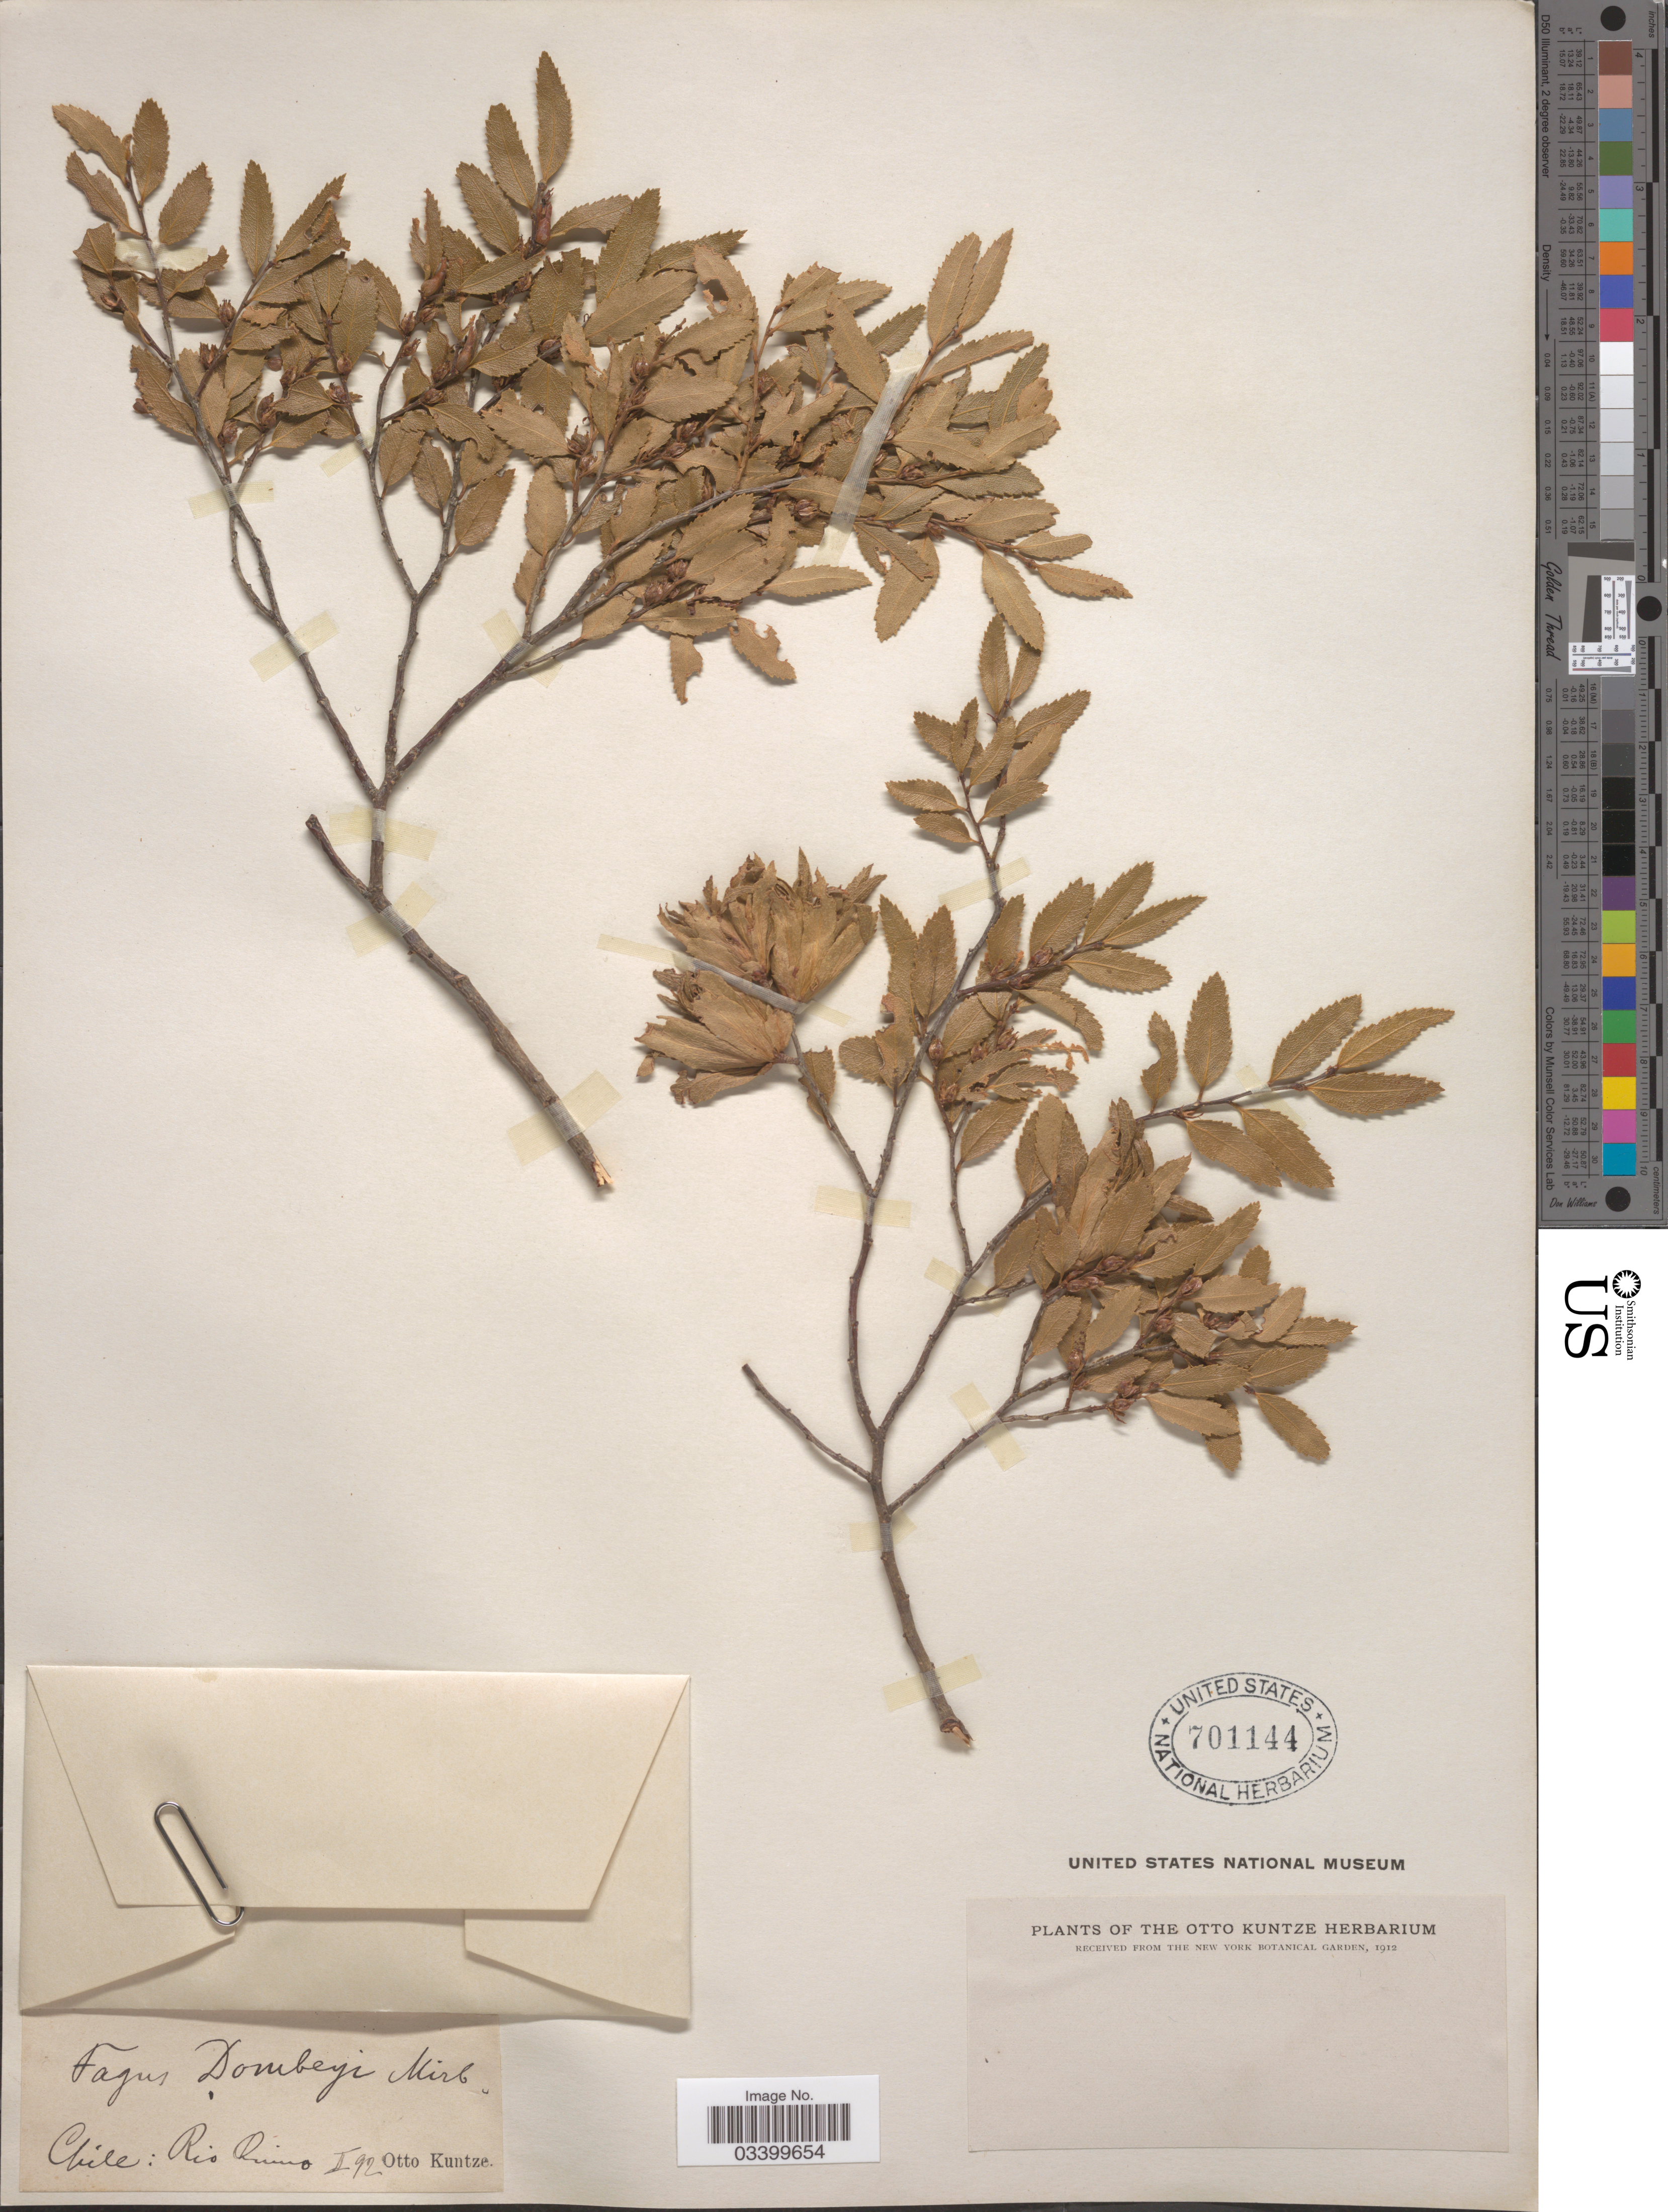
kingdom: Plantae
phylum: Tracheophyta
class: Magnoliopsida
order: Fagales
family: Nothofagaceae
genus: Nothofagus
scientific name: Nothofagus dombeyi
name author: (Mirb.) Oerst.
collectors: C.E.O. Kuntze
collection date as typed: Transcribed d/m/y: /2/92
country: Chile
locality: Rio Quino.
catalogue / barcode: US 701144